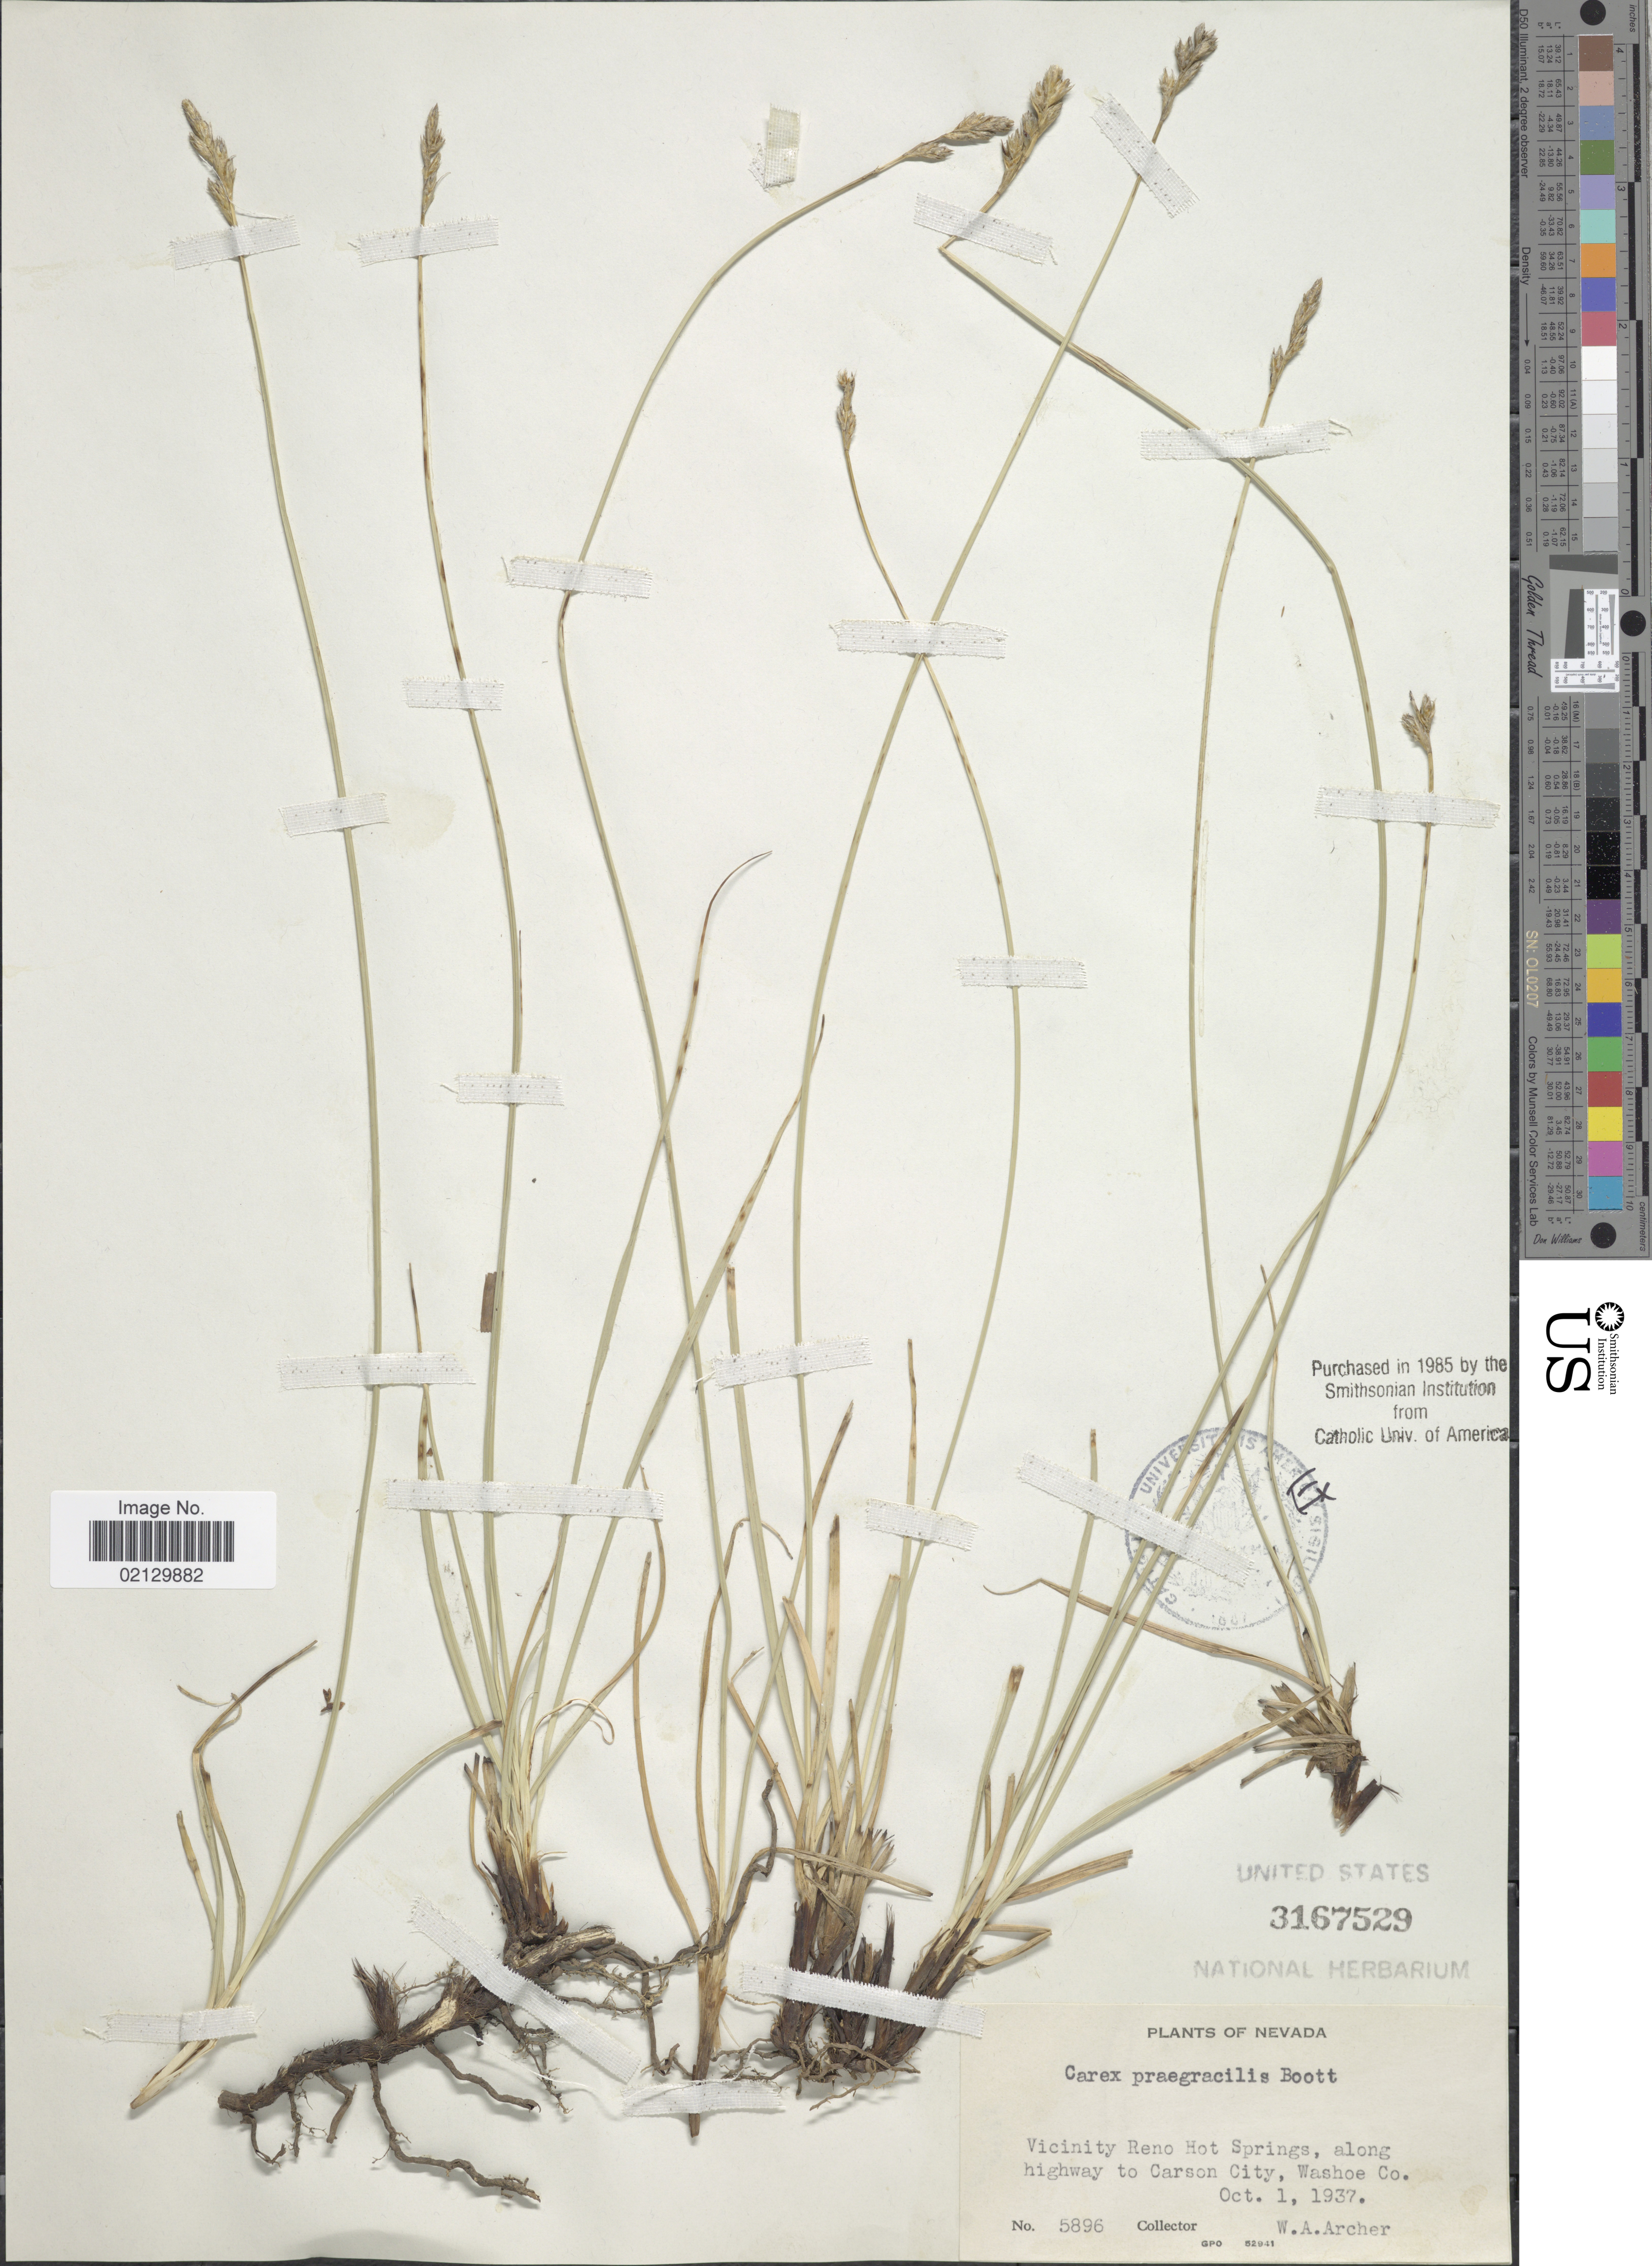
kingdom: Plantae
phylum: Tracheophyta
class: Liliopsida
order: Poales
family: Cyperaceae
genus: Carex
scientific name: Carex praegracilis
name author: W. Boott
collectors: W. A. Archer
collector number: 5896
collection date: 1937-10-01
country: United States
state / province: Nevada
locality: Nevada, Vicinity Reno Hot Springs, along highway to Carson City, Washoe Co.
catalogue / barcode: US 3167529